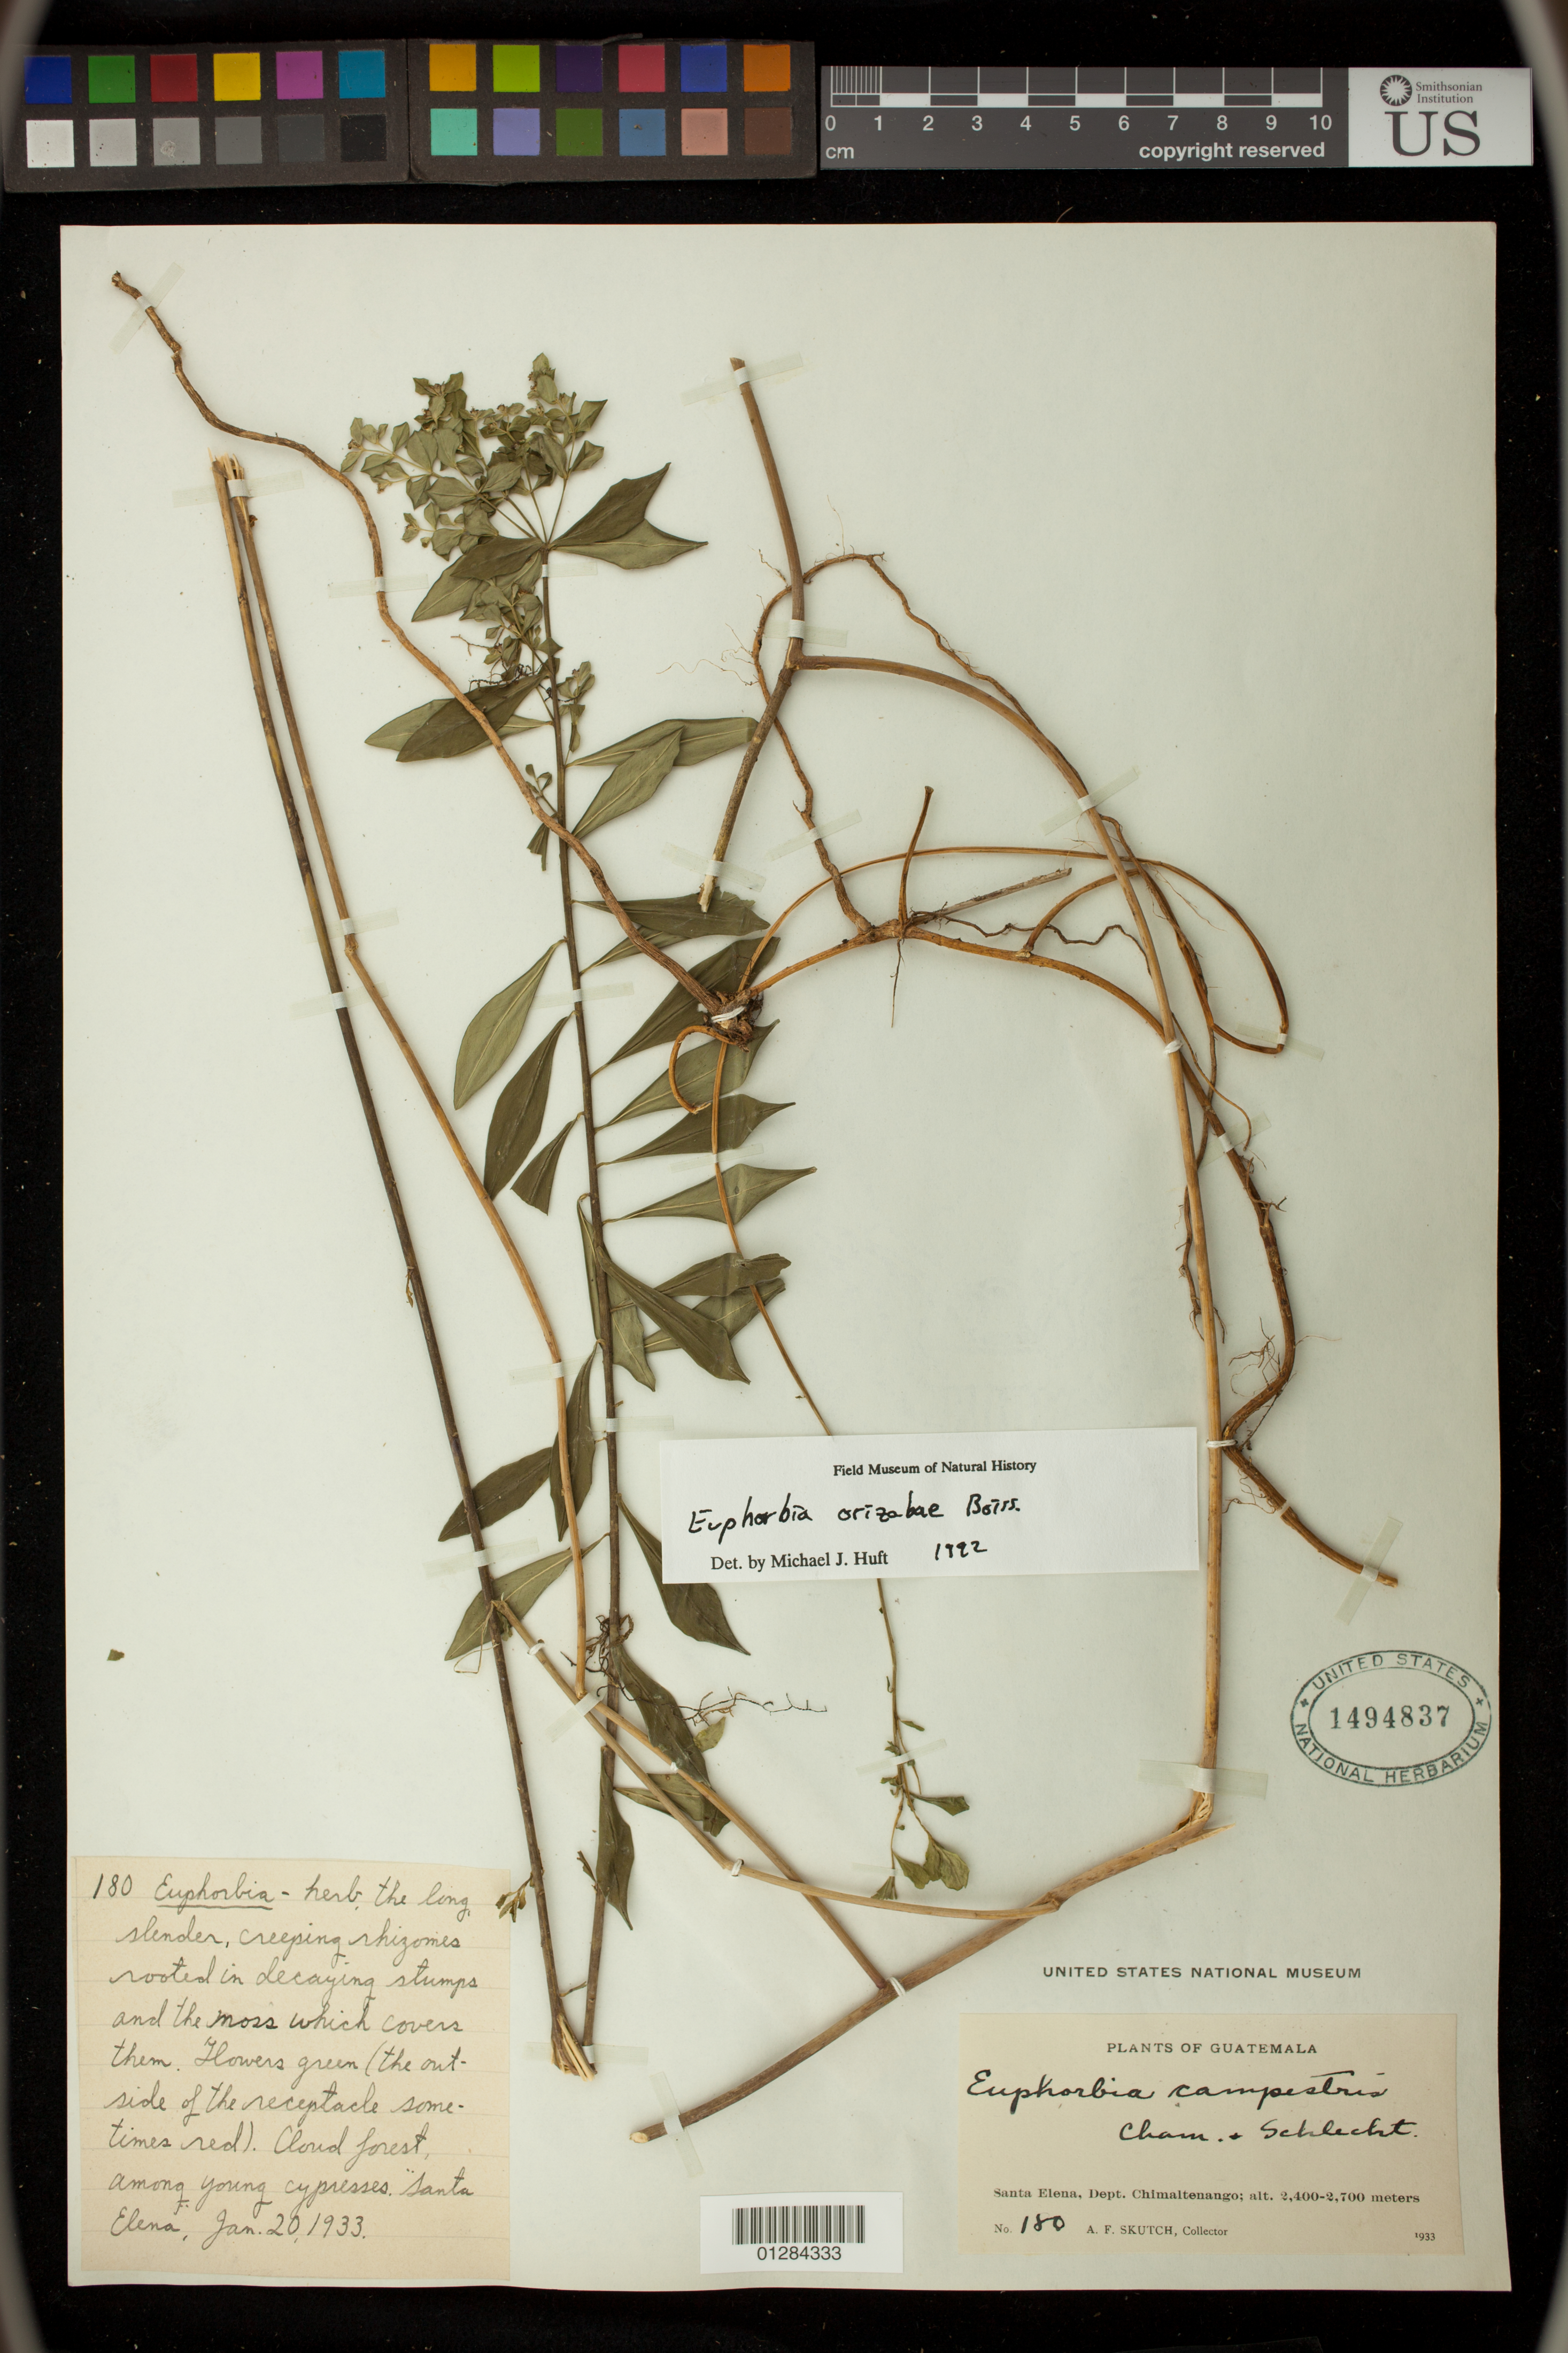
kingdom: Plantae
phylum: Tracheophyta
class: Magnoliopsida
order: Malpighiales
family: Euphorbiaceae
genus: Euphorbia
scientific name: Euphorbia orizabae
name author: Boiss.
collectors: A. F. Skutch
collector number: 180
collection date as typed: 1933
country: Guatemala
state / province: Chimaltenango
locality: Santa Elena.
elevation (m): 2400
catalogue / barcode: US 1494837